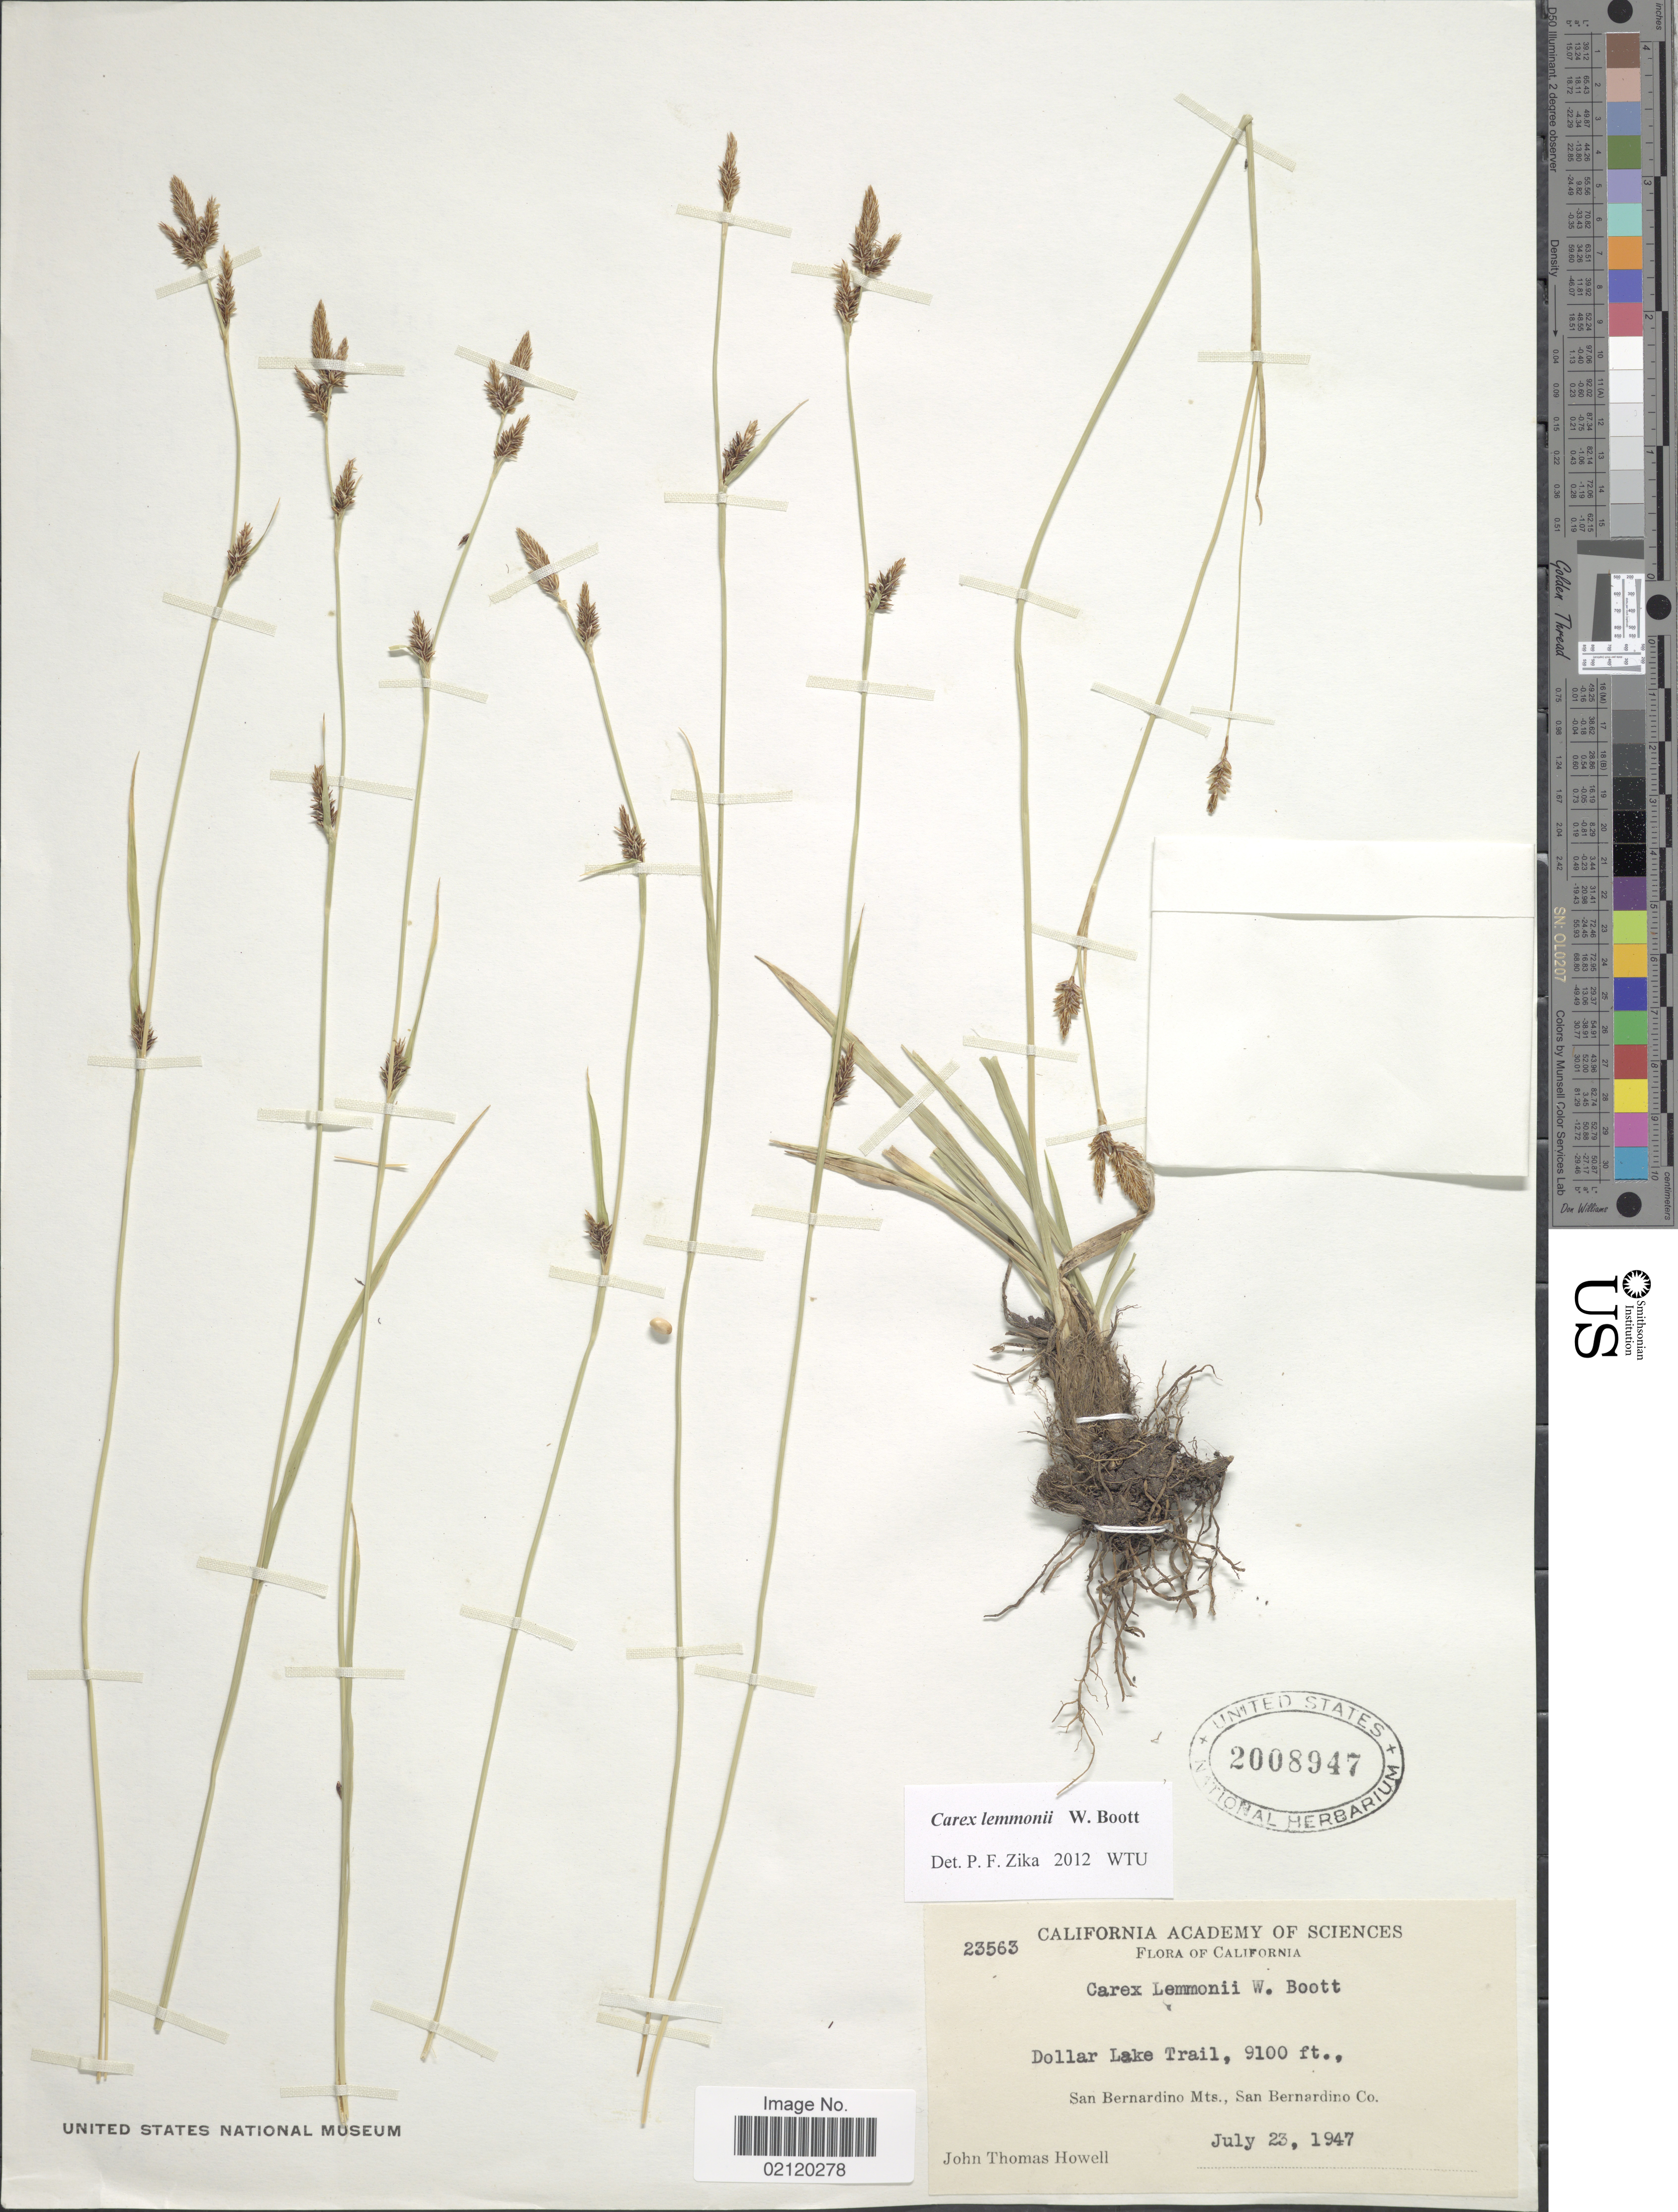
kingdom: Plantae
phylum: Tracheophyta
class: Liliopsida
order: Poales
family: Cyperaceae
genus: Carex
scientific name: Carex lemmonii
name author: W. Boott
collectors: J. T. Howell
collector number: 23563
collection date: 1947-07-23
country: United States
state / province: California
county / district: San Bernardino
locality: Dollar Lake Trail, San Bernardino Mts., San Bernardino Co.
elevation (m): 2774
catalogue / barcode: US 2008947